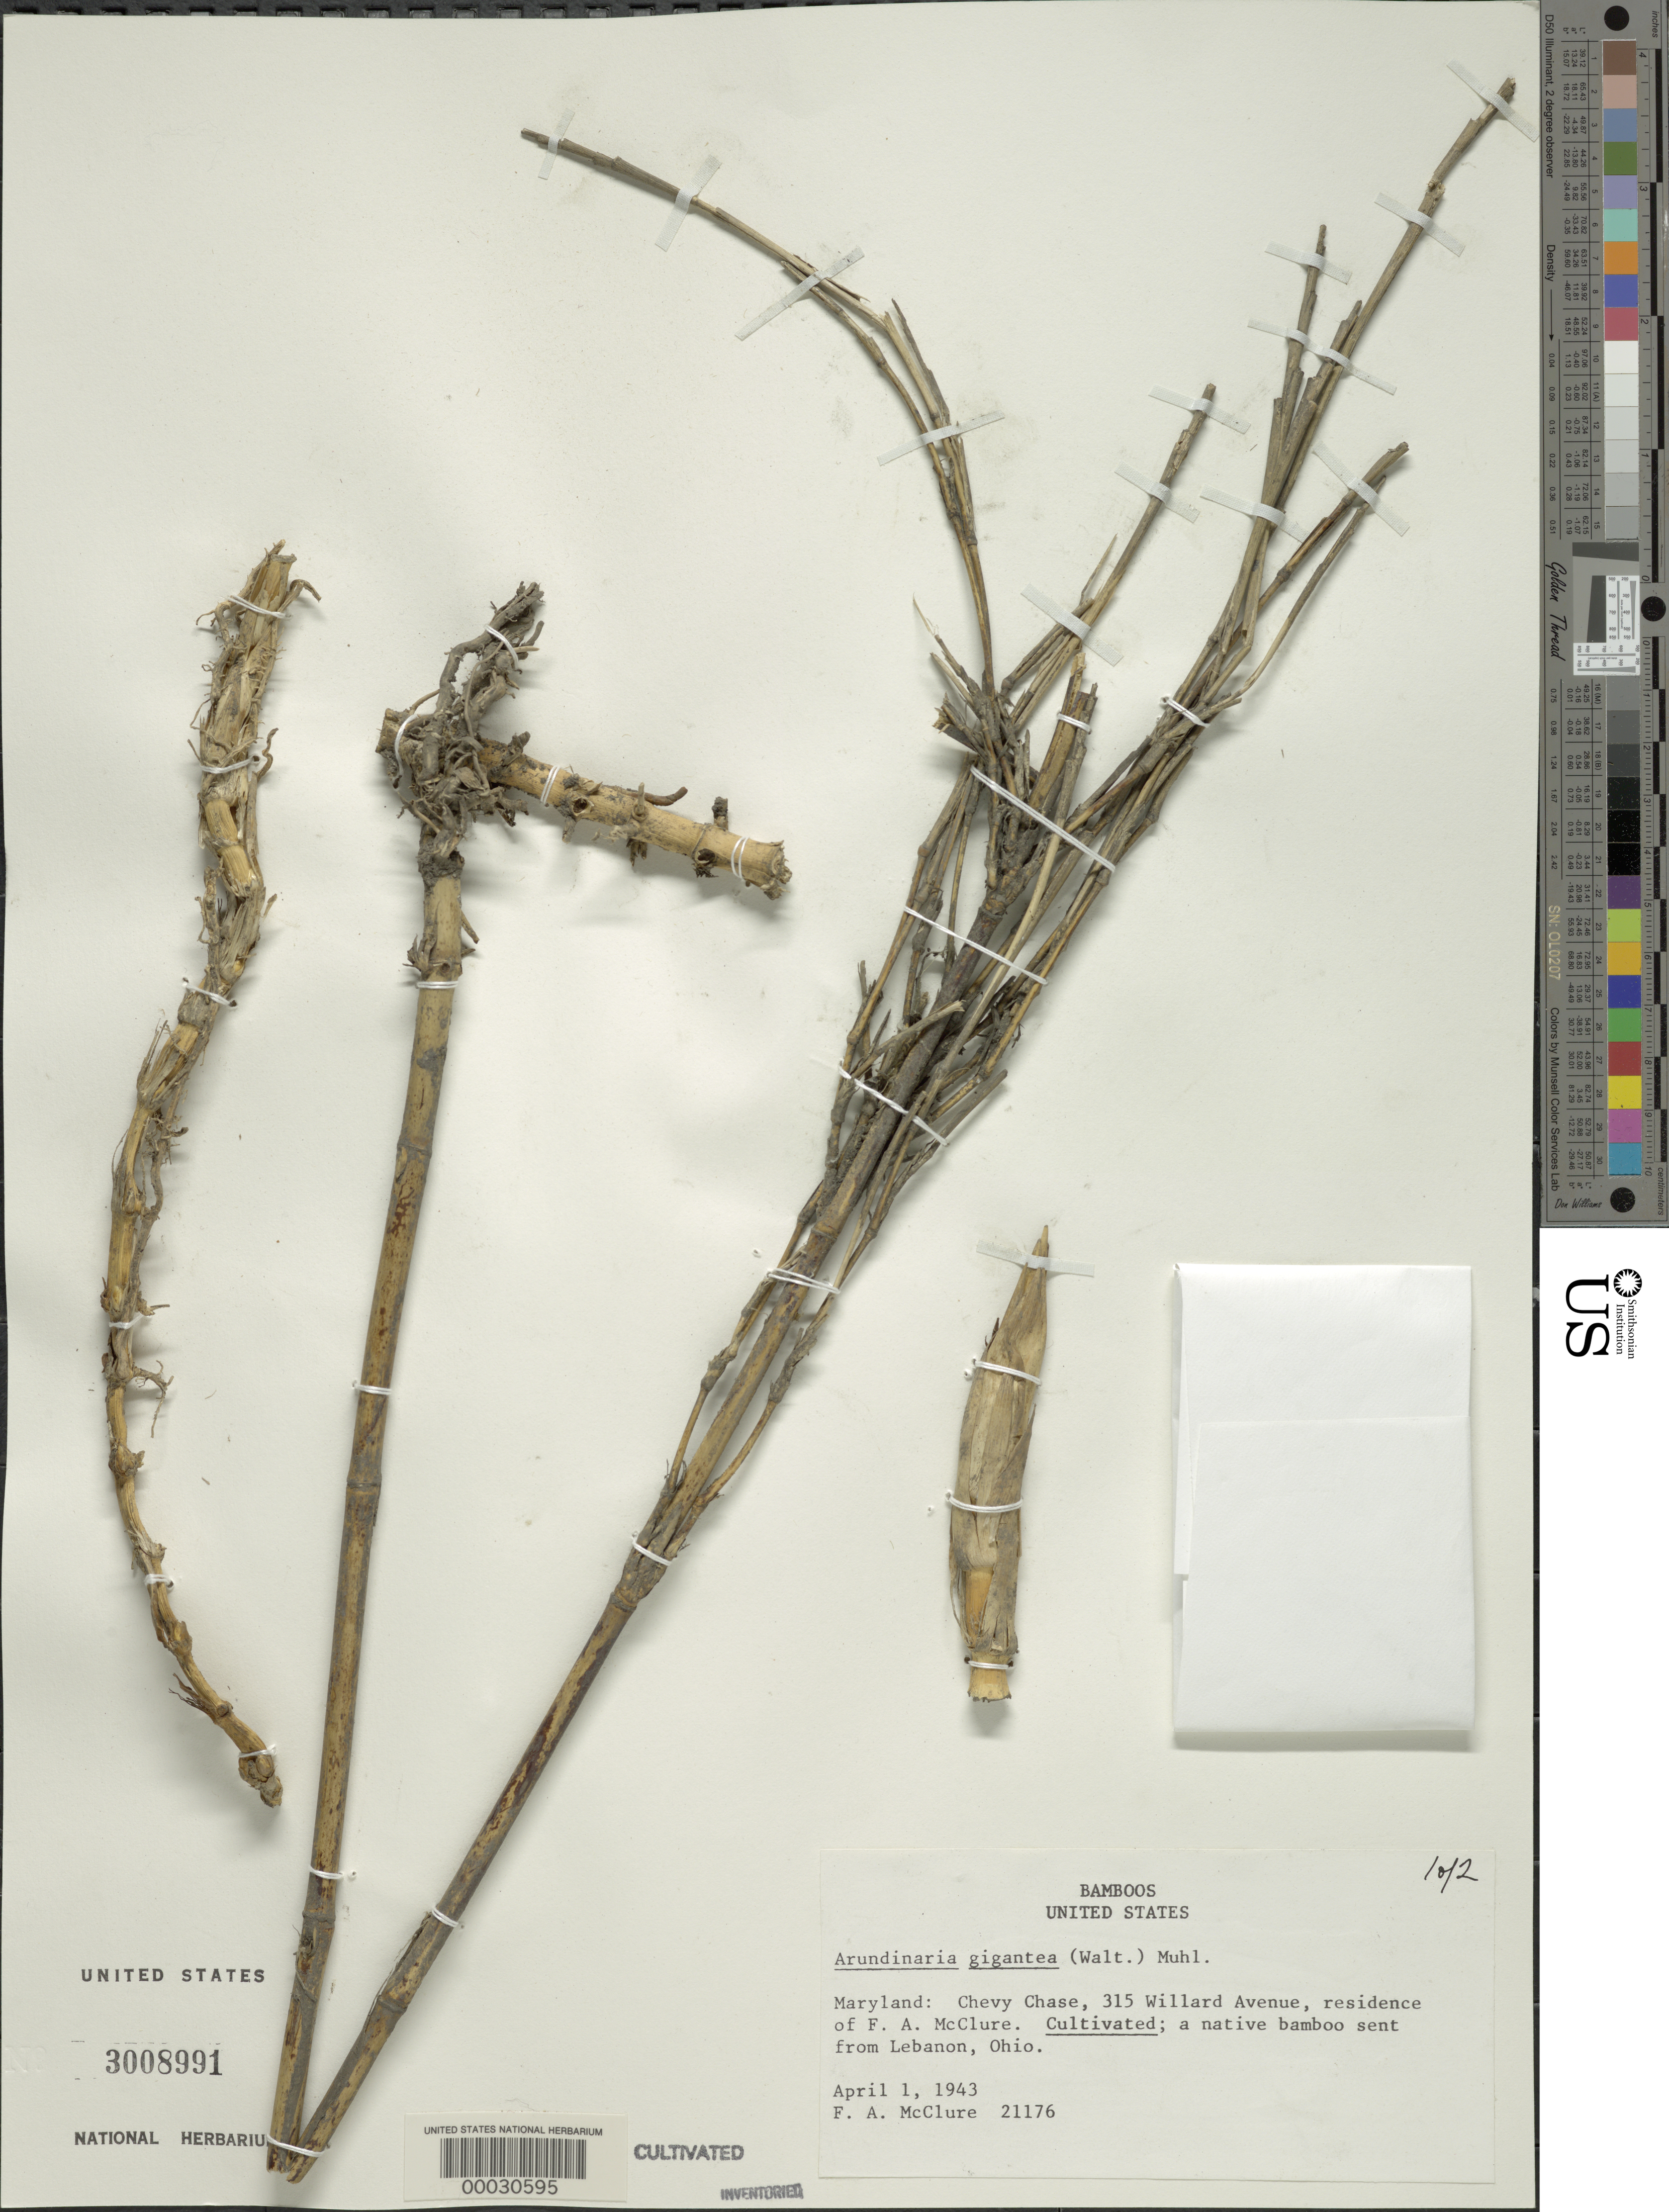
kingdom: Plantae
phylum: Tracheophyta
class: Liliopsida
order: Poales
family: Poaceae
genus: Arundinaria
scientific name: Arundinaria gigantea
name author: (Walter) Muhl.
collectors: F. A. McClure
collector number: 21176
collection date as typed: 01 Apr 1943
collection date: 1943-04-01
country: United States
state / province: Maryland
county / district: Montgomery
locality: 315 willard ave., Chevy Chase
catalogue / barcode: US 3008991